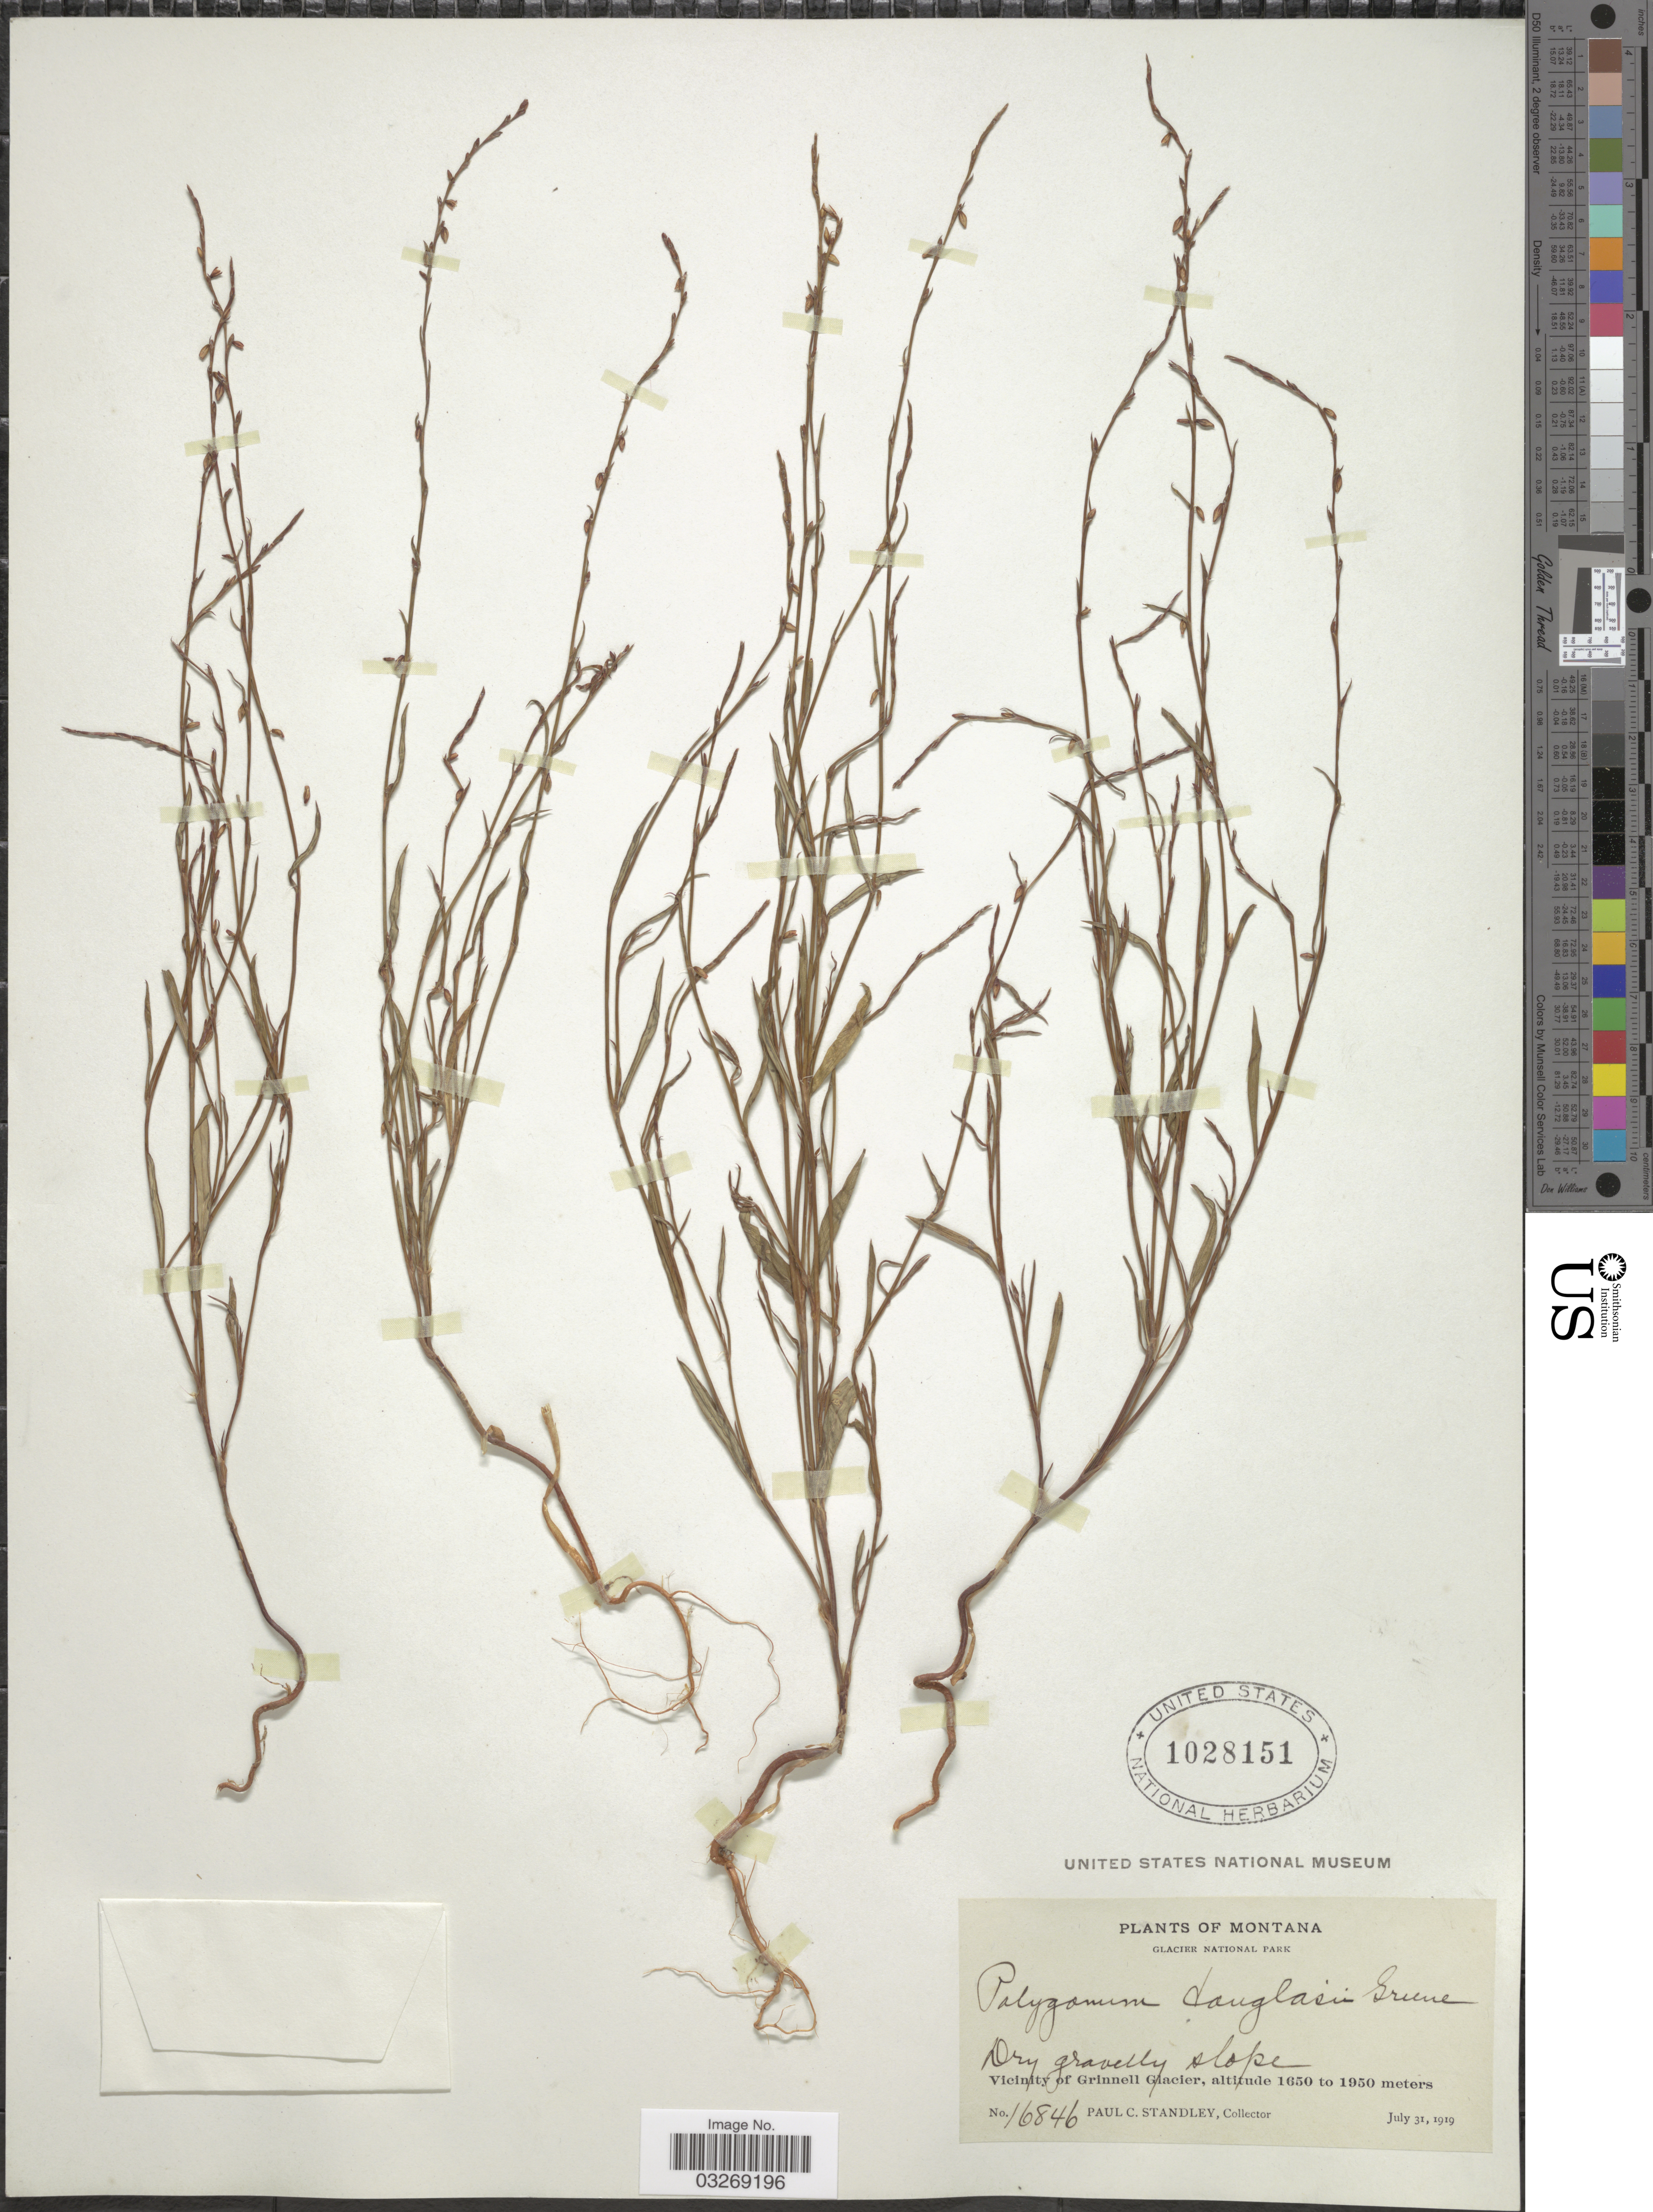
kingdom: Plantae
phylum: Tracheophyta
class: Magnoliopsida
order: Caryophyllales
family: Polygonaceae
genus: Polygonum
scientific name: Polygonum douglasii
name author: Greene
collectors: P. C. Standley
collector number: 16846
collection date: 1919-07-31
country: United States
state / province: Montana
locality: Glacier National Park. Vicinity of Grinnell Glacier.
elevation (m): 1650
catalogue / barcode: US 1028151